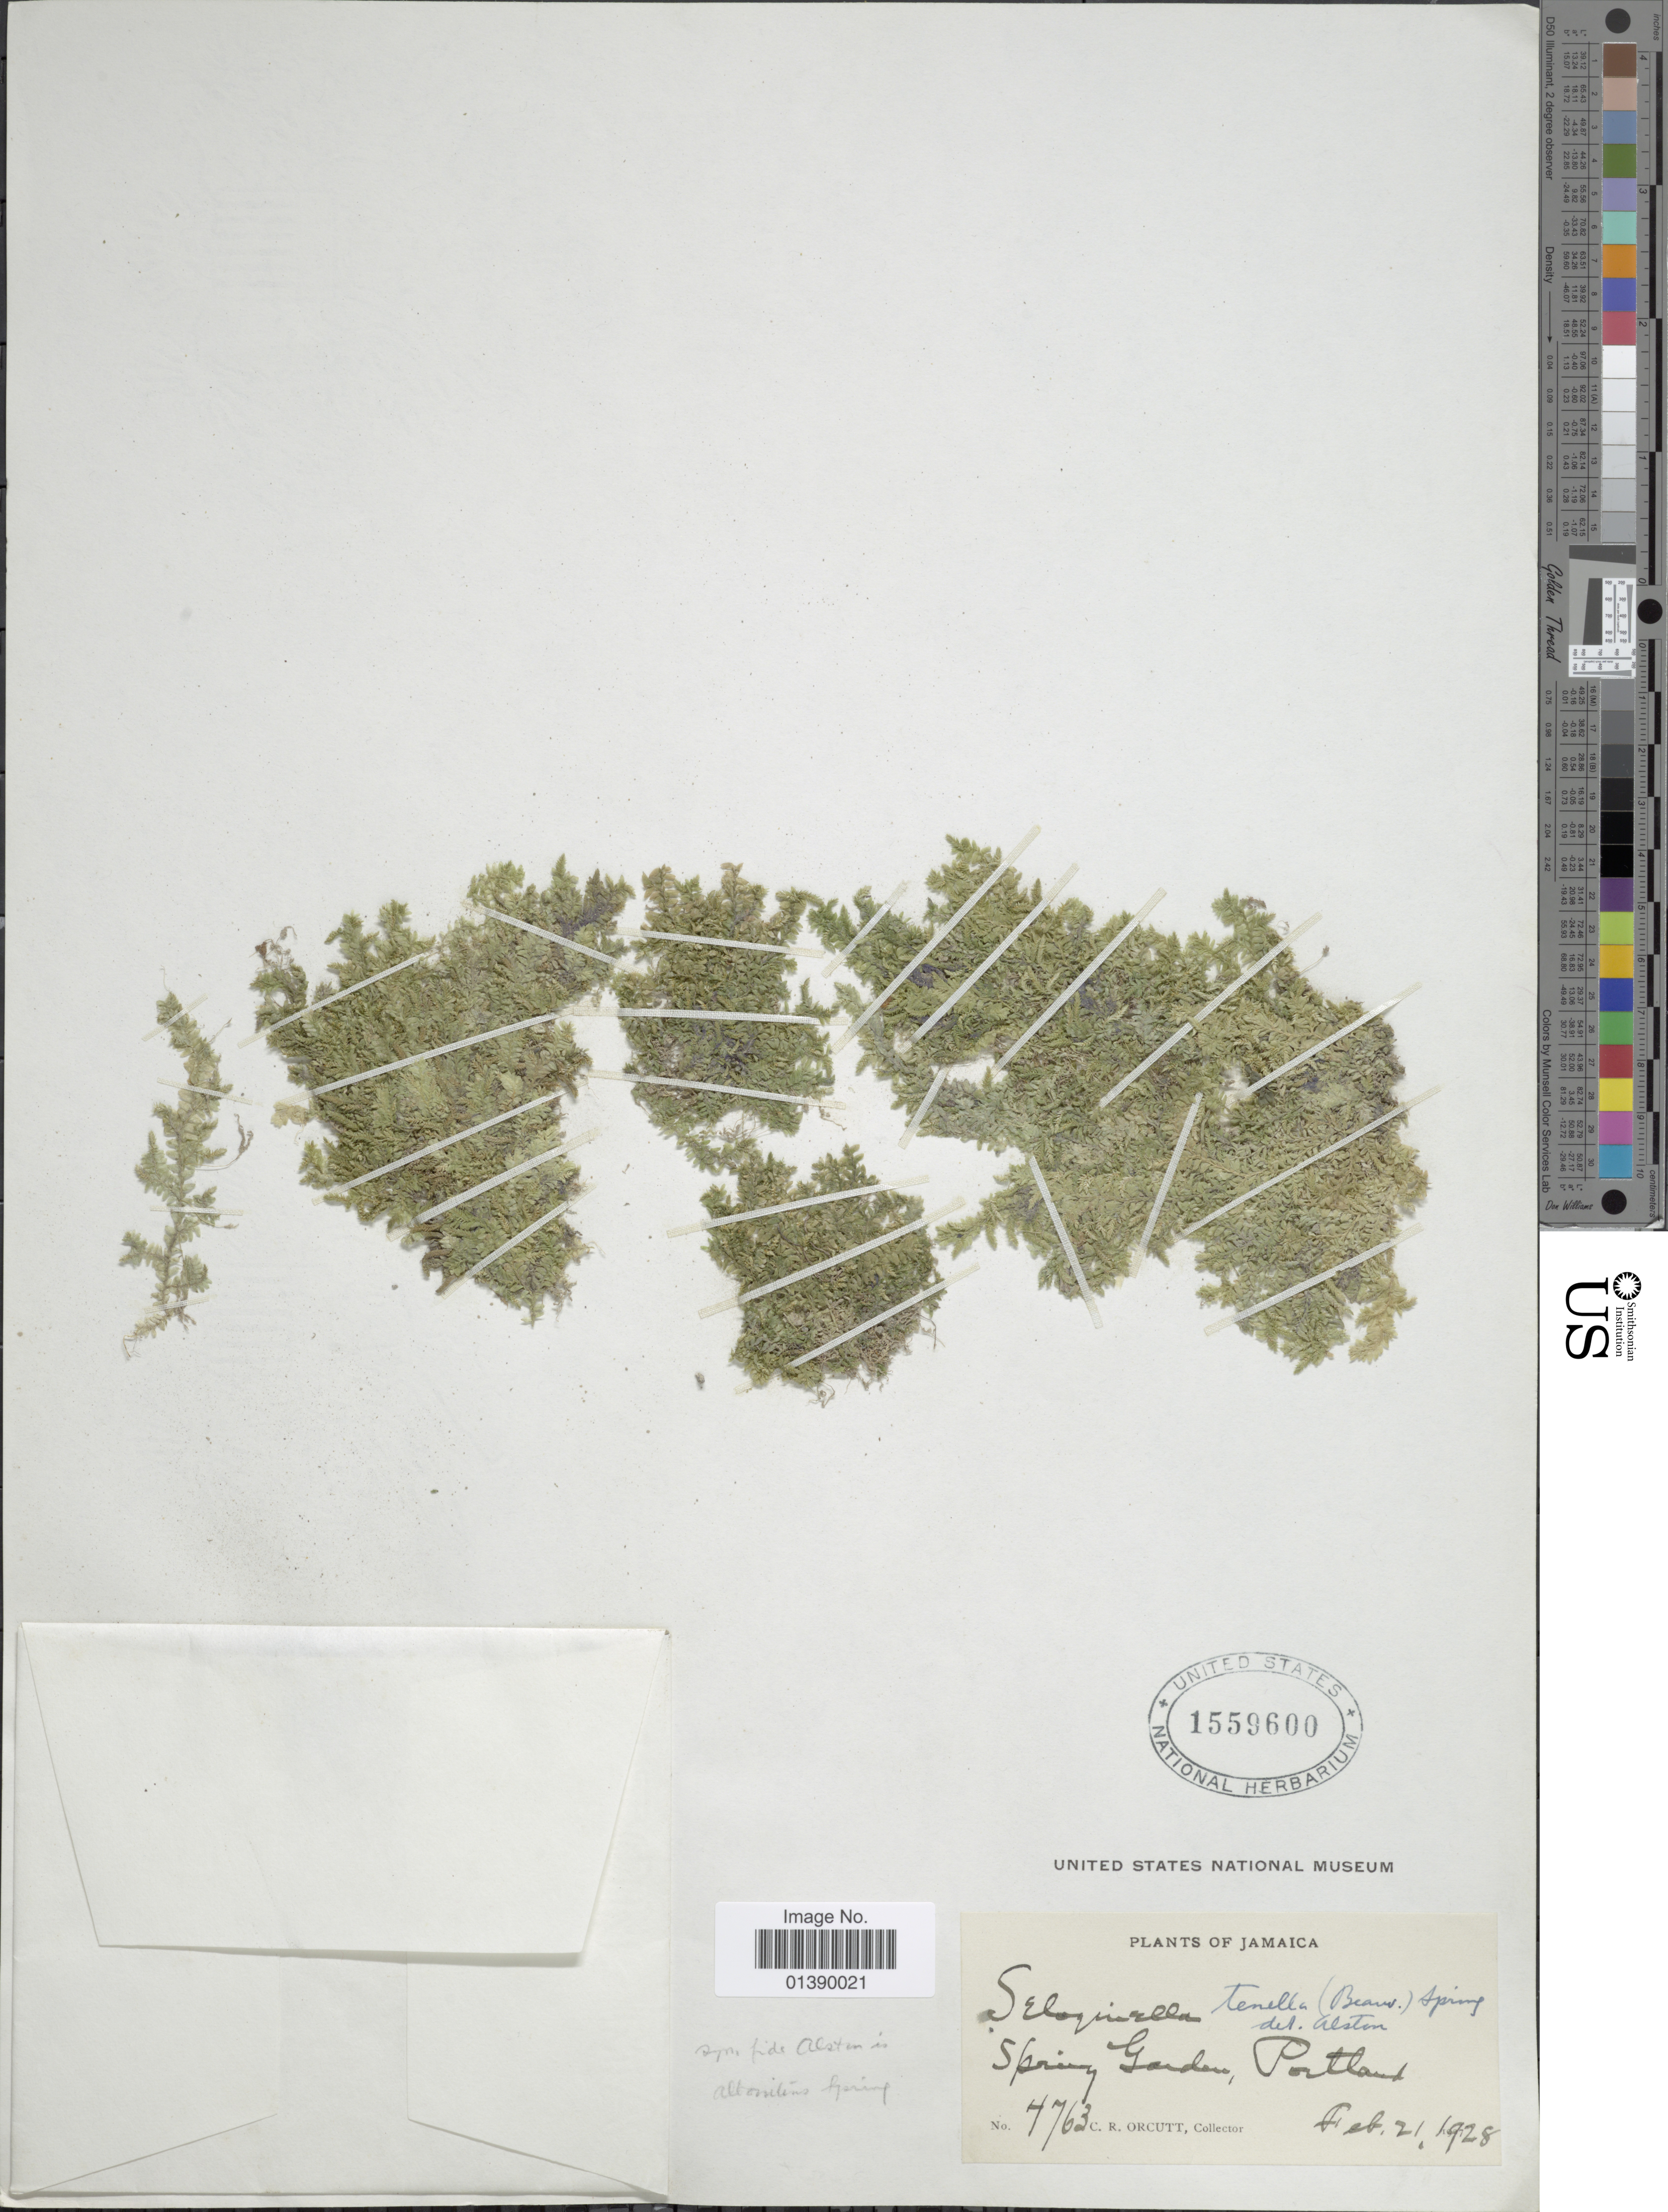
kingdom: Plantae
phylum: Tracheophyta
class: Lycopodiopsida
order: Selaginellales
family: Selaginellaceae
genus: Selaginella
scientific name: Selaginella tenella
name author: (P. Beauv.) Spring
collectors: C. R. Orcutt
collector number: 4763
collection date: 1928-02-21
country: Jamaica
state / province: Portland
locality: Spring Garden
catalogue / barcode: US 1559600